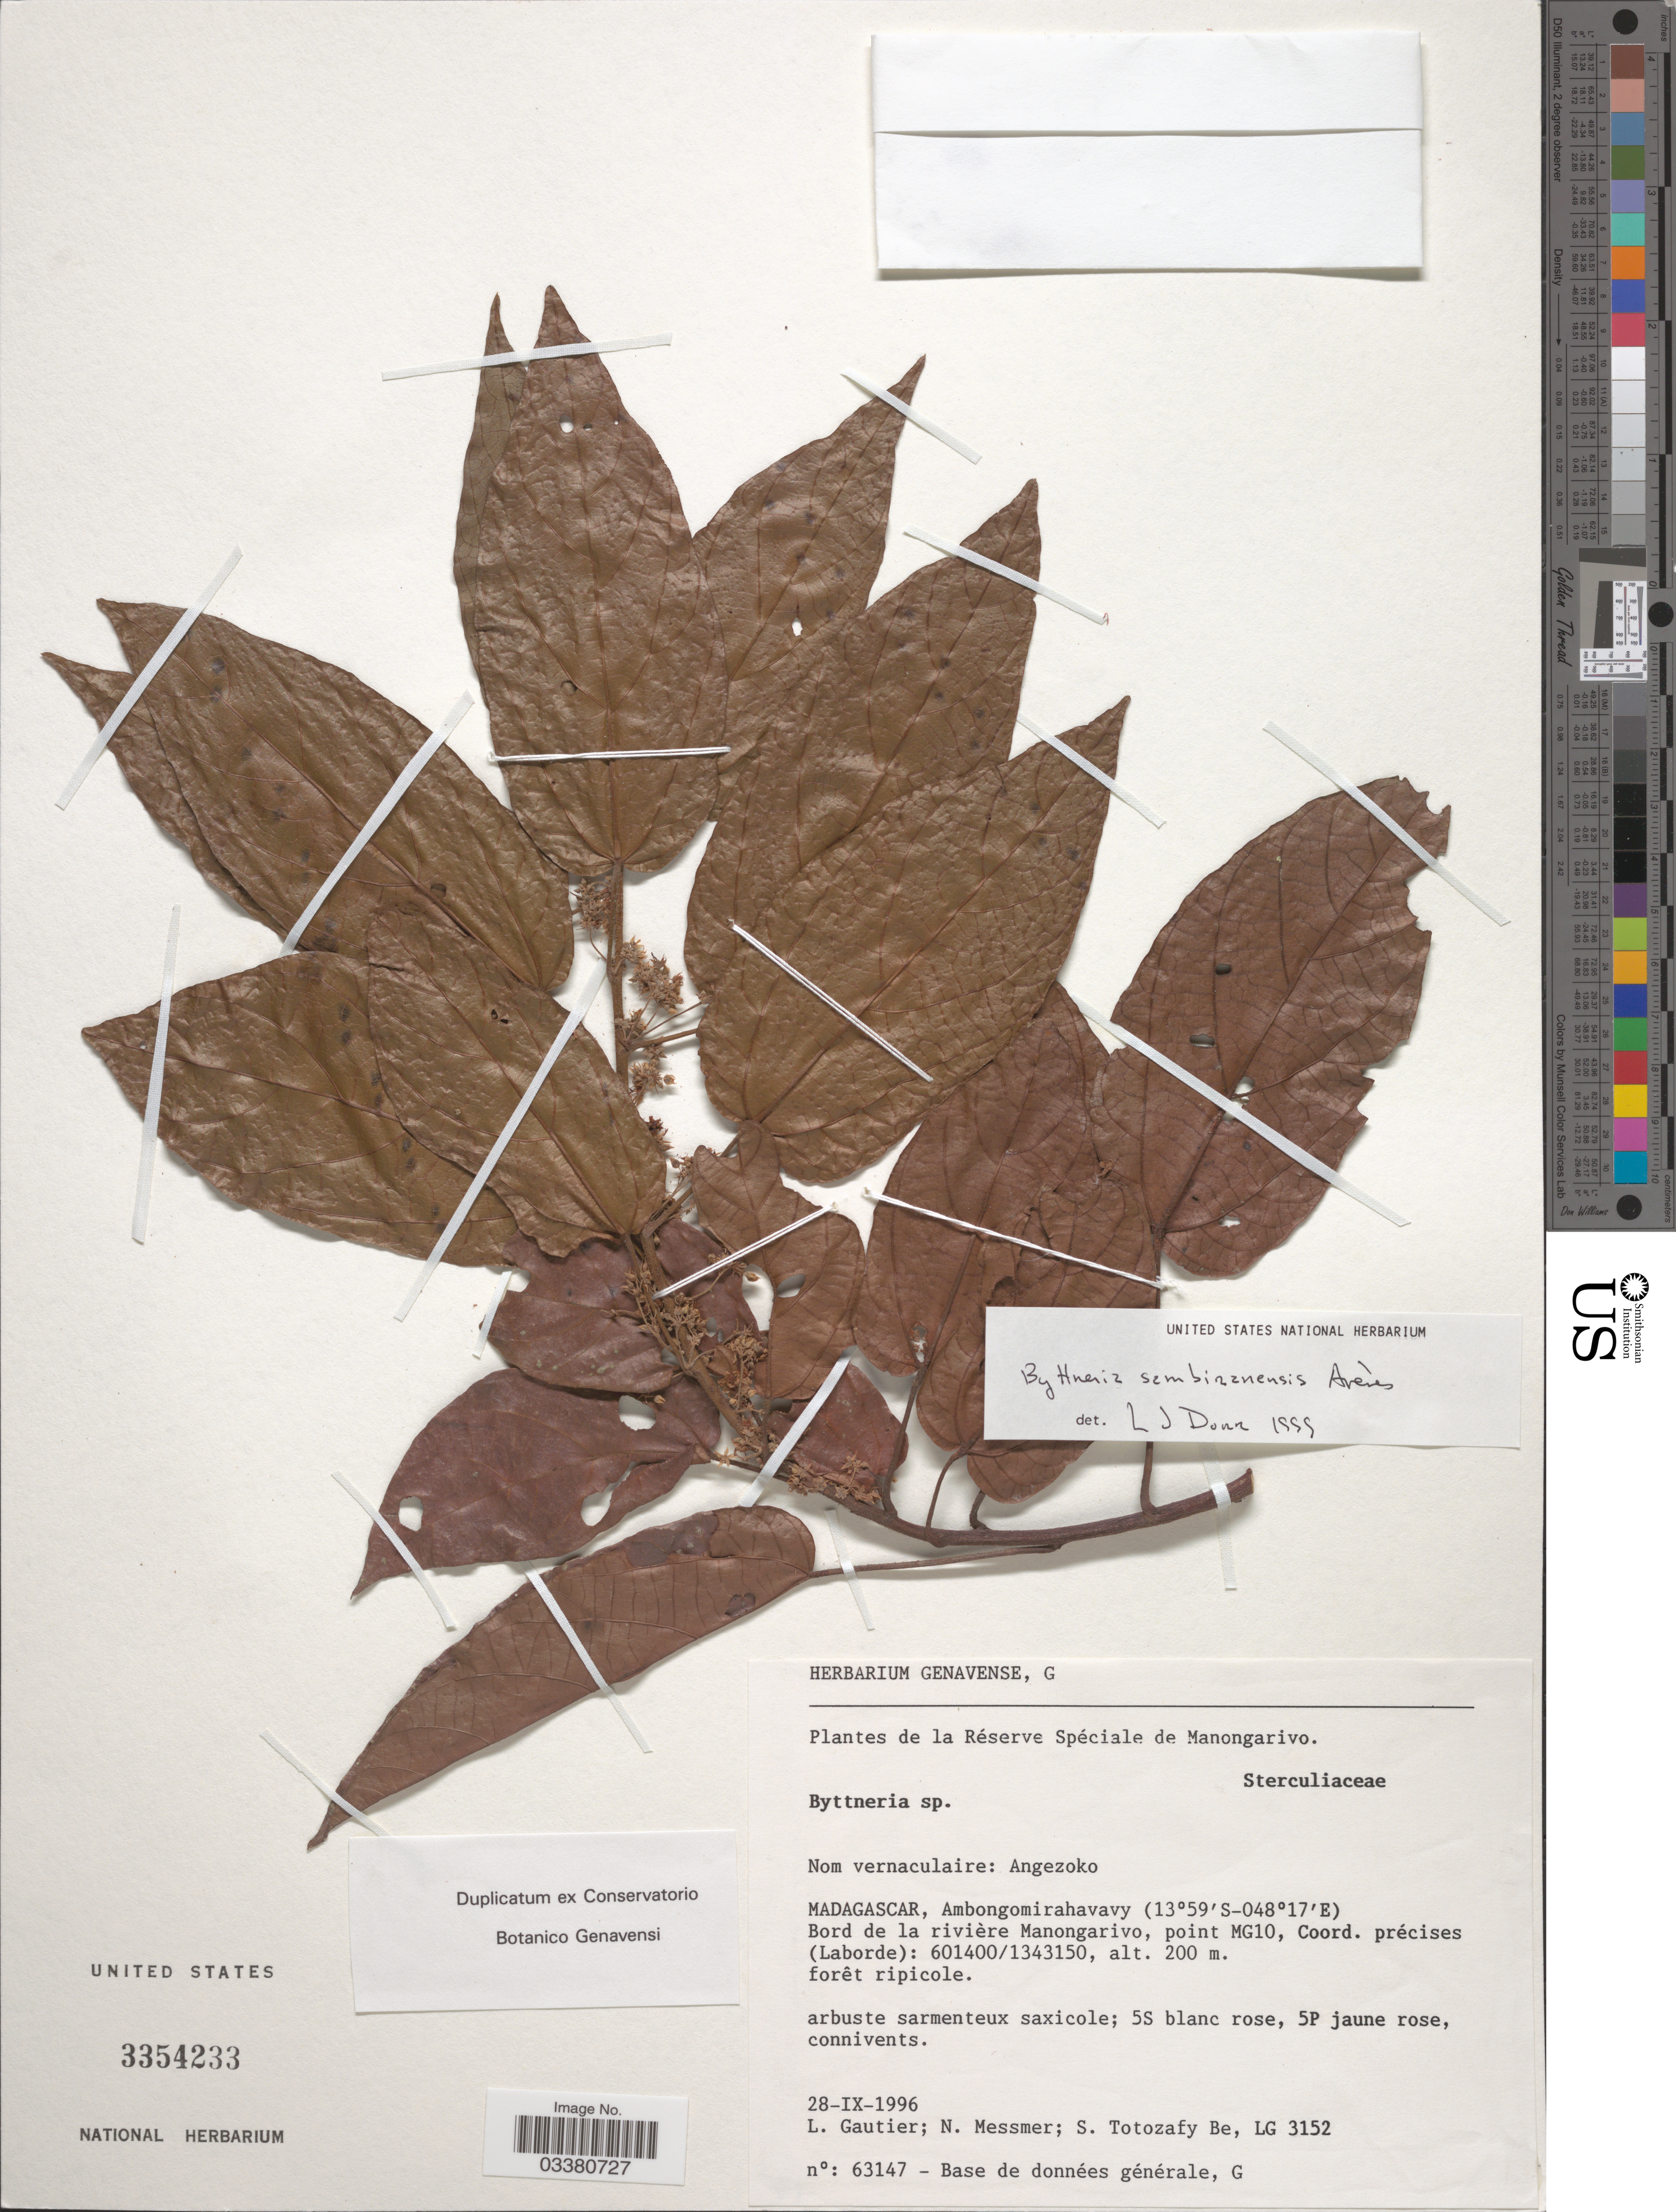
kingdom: Plantae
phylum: Tracheophyta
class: Magnoliopsida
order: Malvales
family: Malvaceae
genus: Byttneria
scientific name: Byttneria sambiranensis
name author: Arènes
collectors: L. Gautier, N. Messmer & S. Totozafy Be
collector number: LG 3152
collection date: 1996-09-28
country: Madagascar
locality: De la Réserve Spéciale de Manongarivo. Ambongomirahavavy. Bord de la rivière Manongarivo, point MG10, Coord. précises (Laborde): 601400/1343150 [unsure placement].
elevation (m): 200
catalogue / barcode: US 3354233